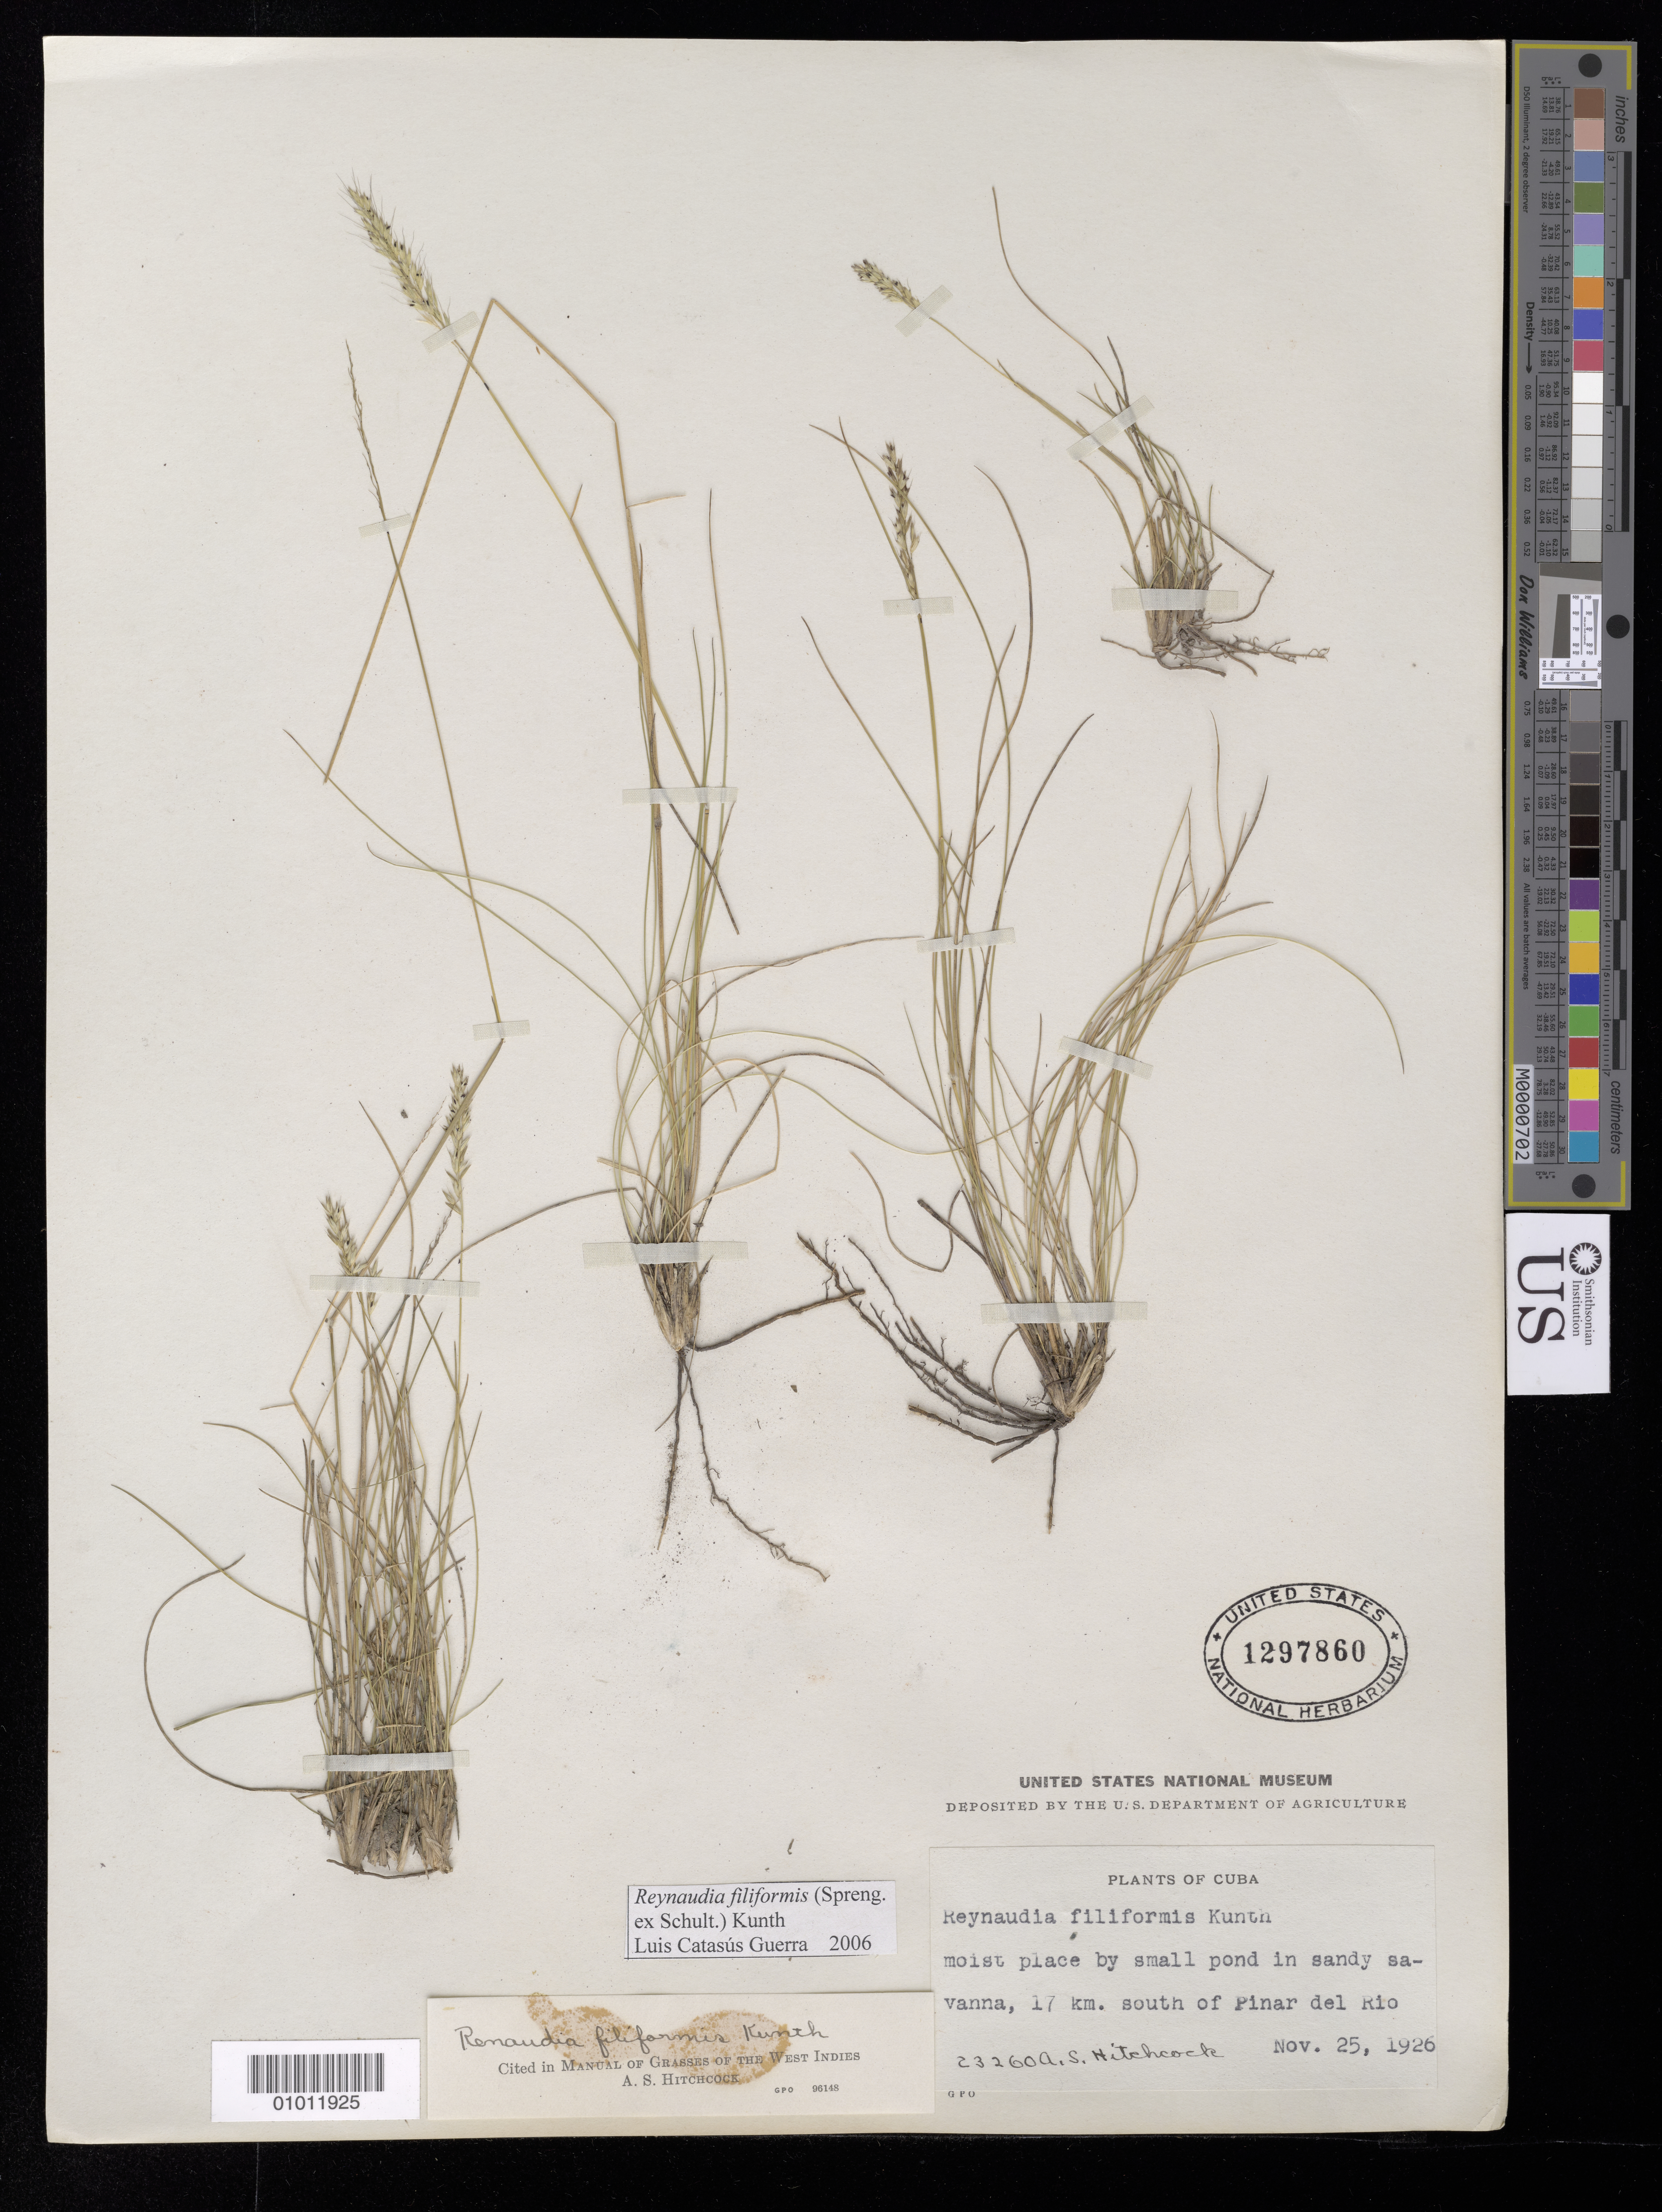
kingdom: Plantae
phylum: Tracheophyta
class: Liliopsida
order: Poales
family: Poaceae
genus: Reynaudia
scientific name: Reynaudia filiformis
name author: (Spreng. ex Schult.) Kunth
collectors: A. S. Hitchcock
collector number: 23260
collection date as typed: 25 Nov 1926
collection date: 1926-11-25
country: Cuba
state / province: Pinar del Rio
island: Cuba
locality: Moist place by small pond in Sandy Savanna, 17 km S of Pinar del Rio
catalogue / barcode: US 1297860